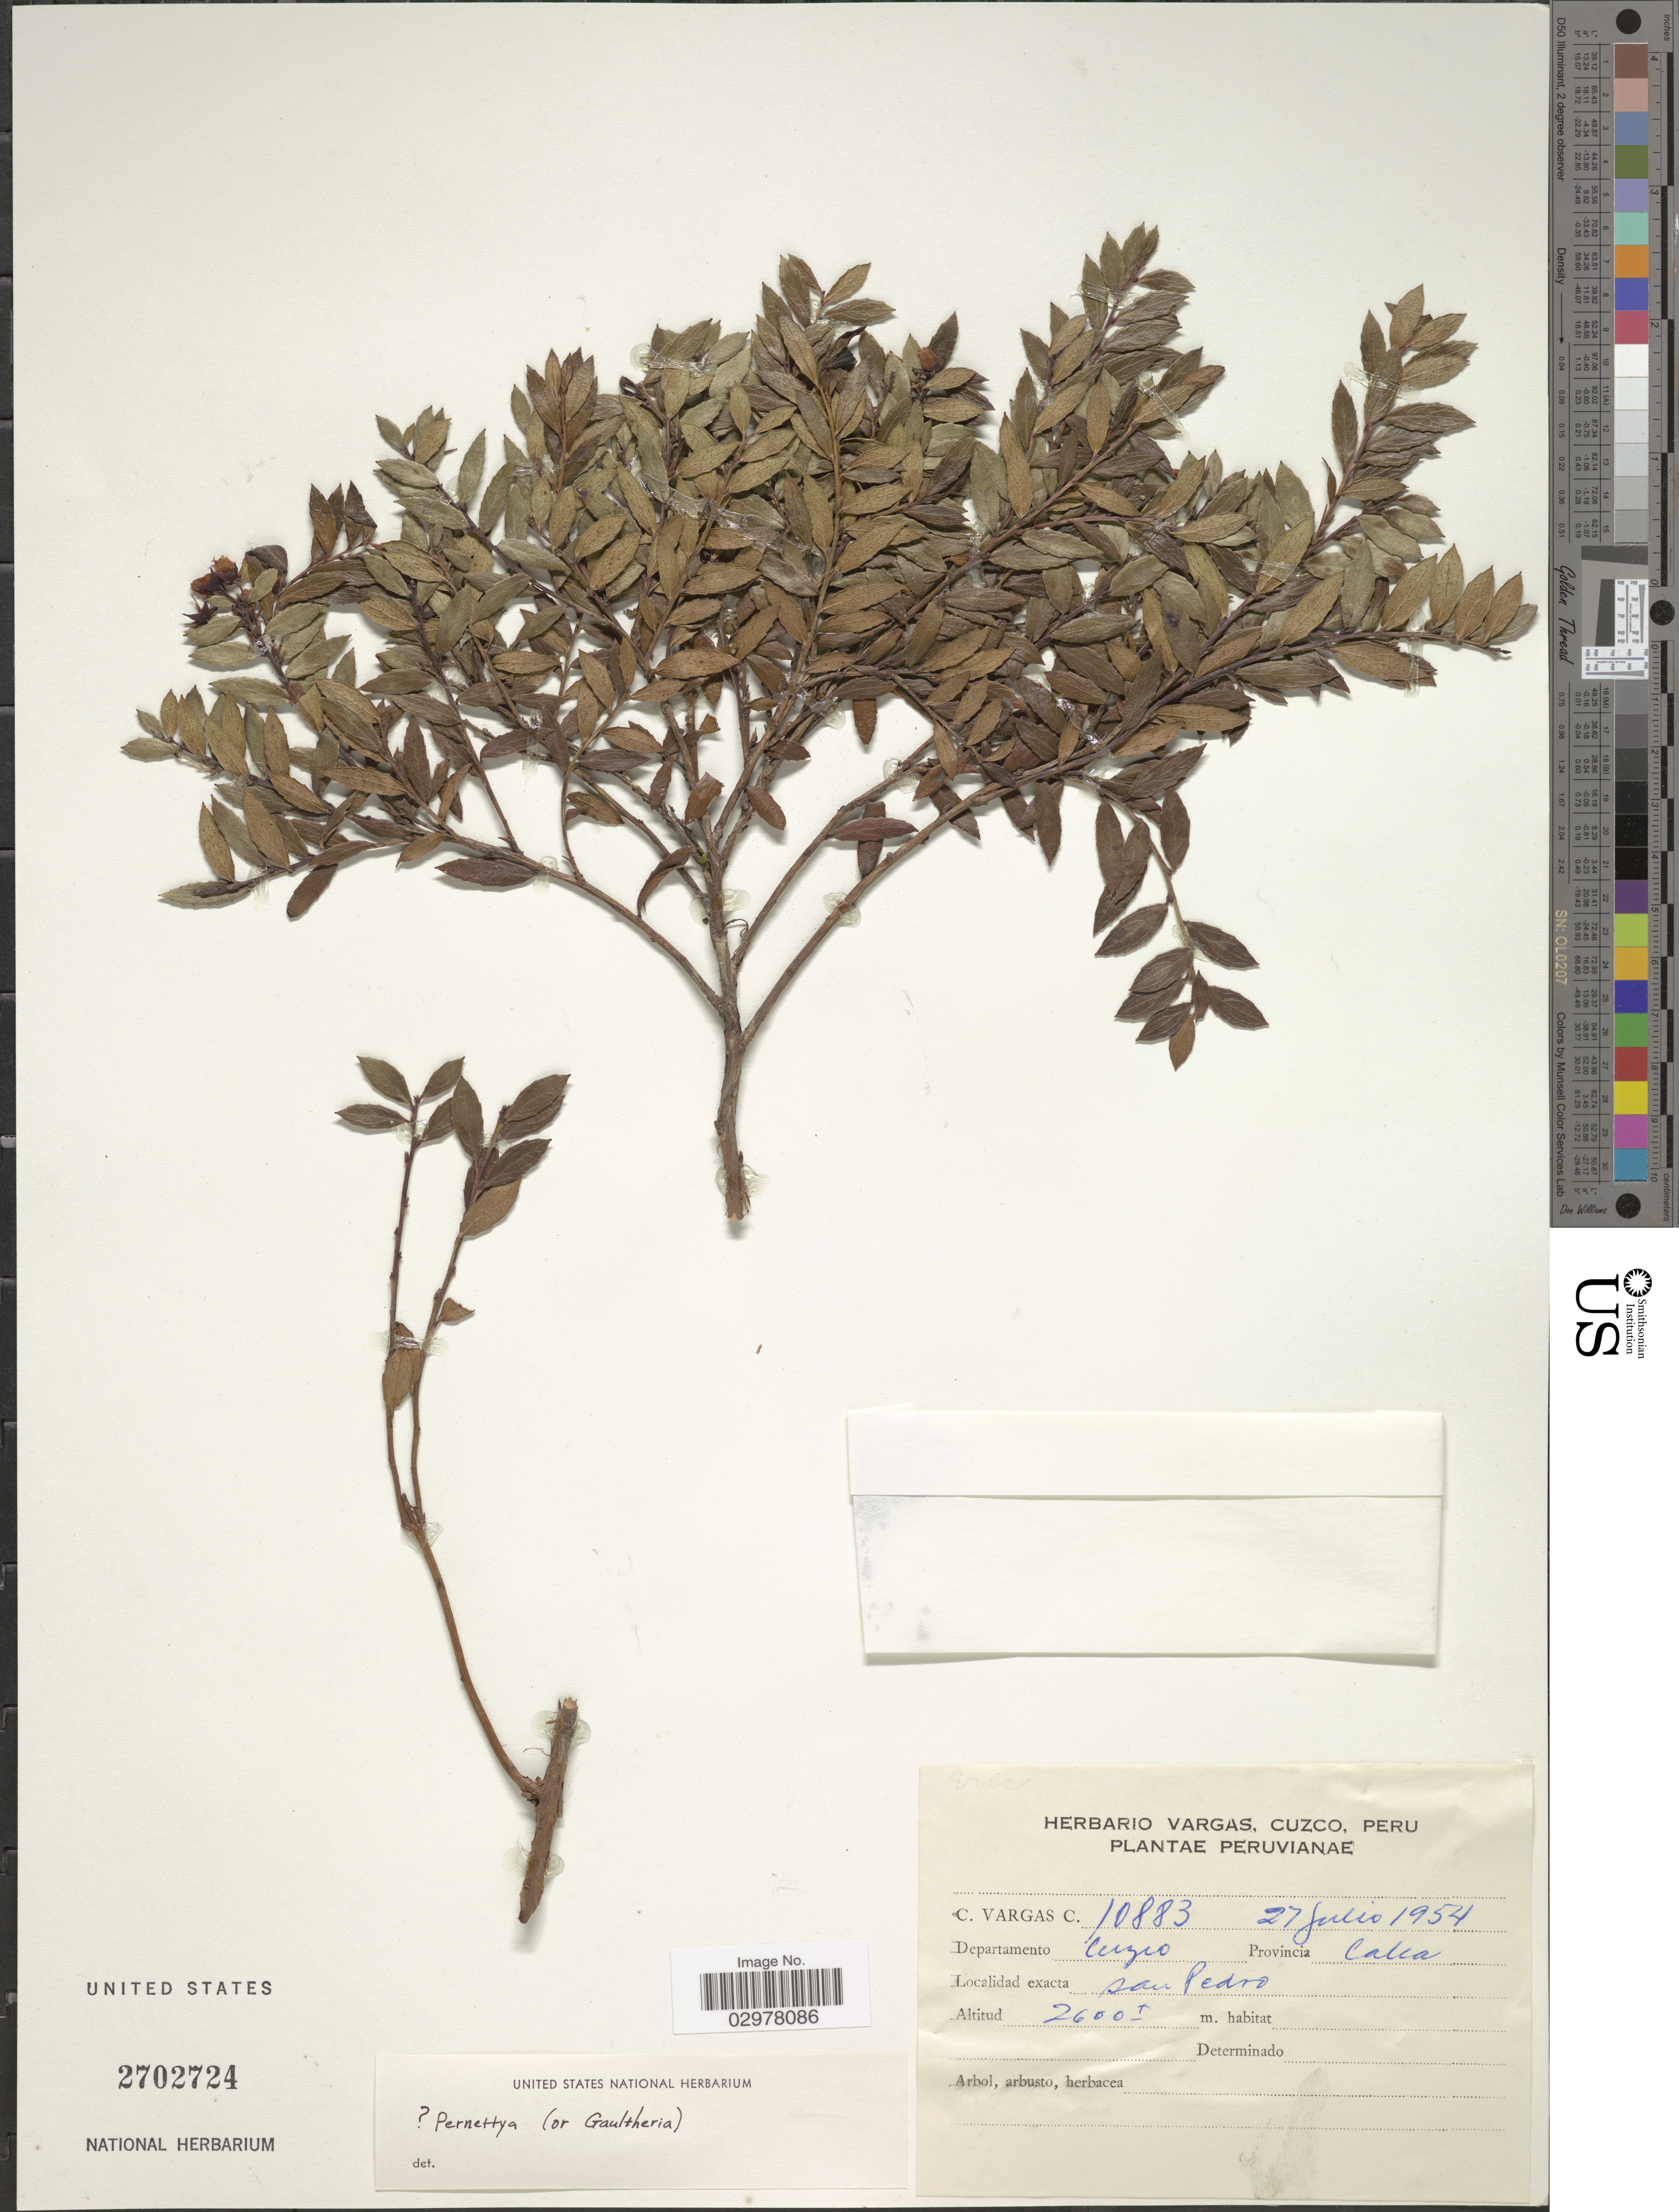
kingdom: Plantae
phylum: Tracheophyta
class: Magnoliopsida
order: Ericales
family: Ericaceae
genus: Pernettya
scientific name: Pernettya sp.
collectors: C. Vargas Calderón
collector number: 10883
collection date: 1954-07-27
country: Peru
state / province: Cusco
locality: Departamento Cuzco, Provincia Calca. San Pedro.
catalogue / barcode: US 2702724